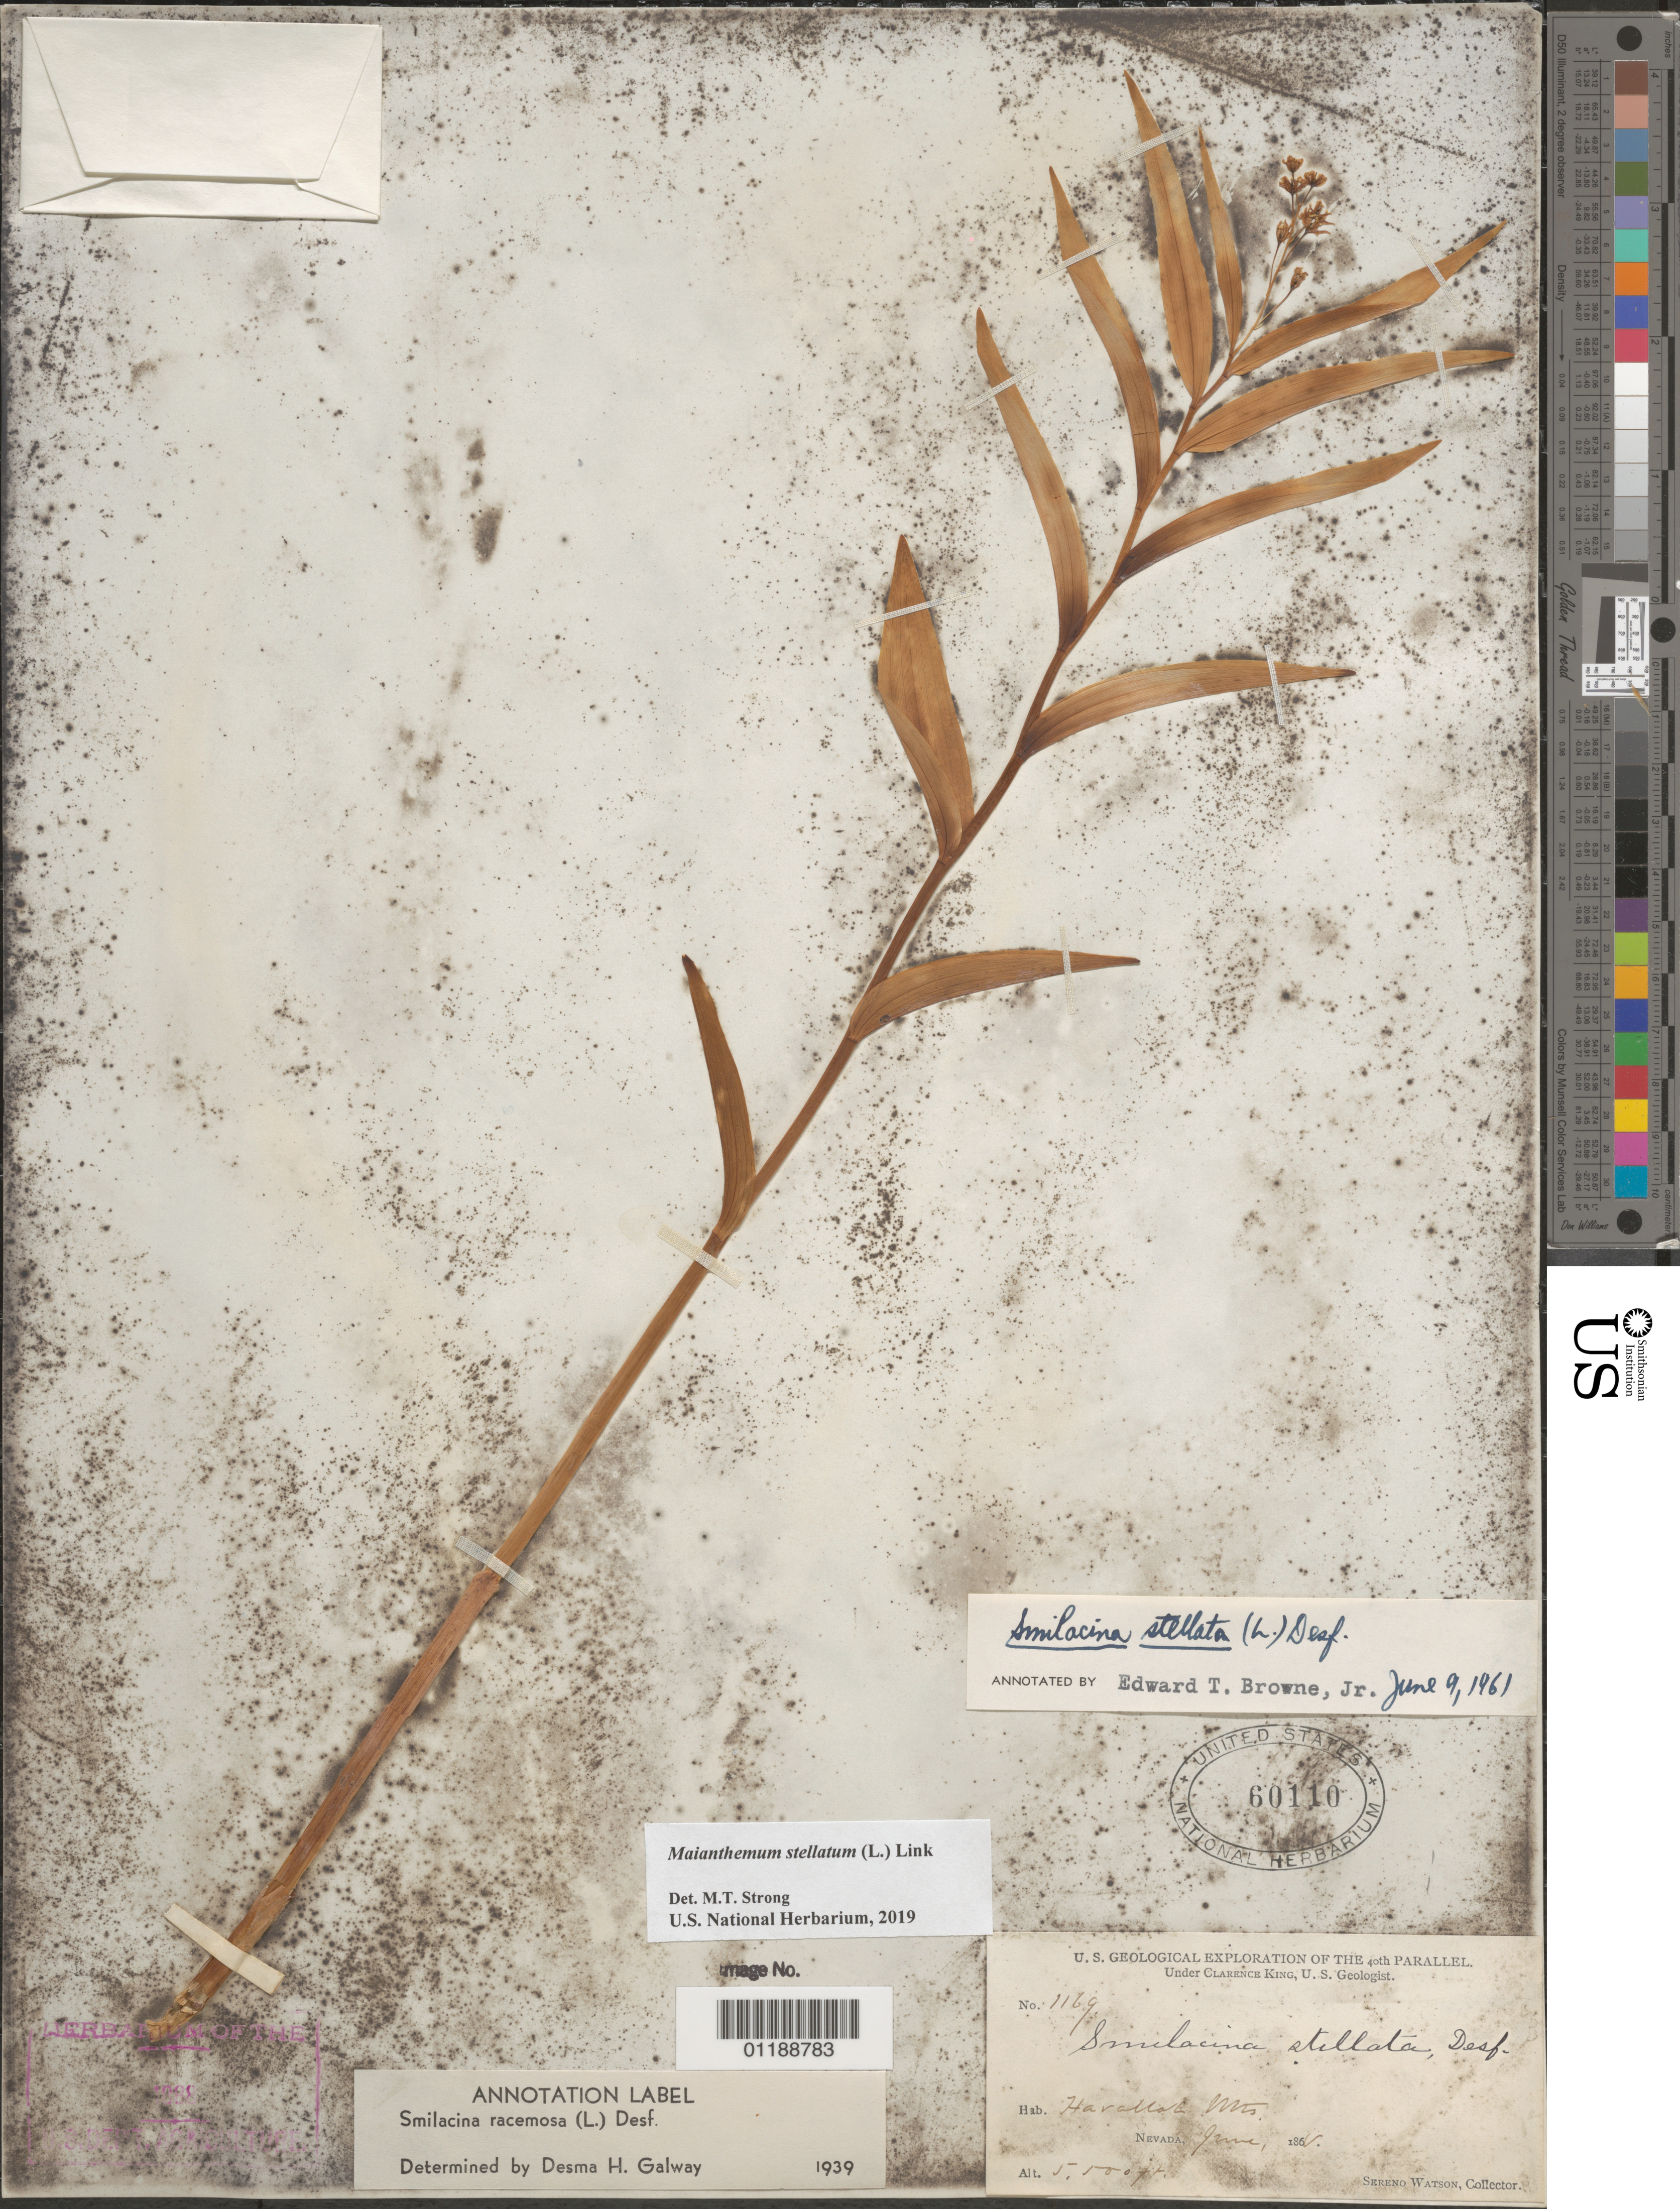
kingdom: Plantae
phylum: Tracheophyta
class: Liliopsida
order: Asparagales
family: Asparagaceae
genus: Maianthemum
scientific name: Maianthemum stellatum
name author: (L.) Link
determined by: Strong, Mark T., (BOT), Smithsonian Institution - National Museum of Natural History (UNITED STATES)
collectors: S. Watson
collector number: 1169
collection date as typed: Jun 1868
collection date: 1868-06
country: United States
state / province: Nevada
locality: Havallah Mts.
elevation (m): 1676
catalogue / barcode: US 60110